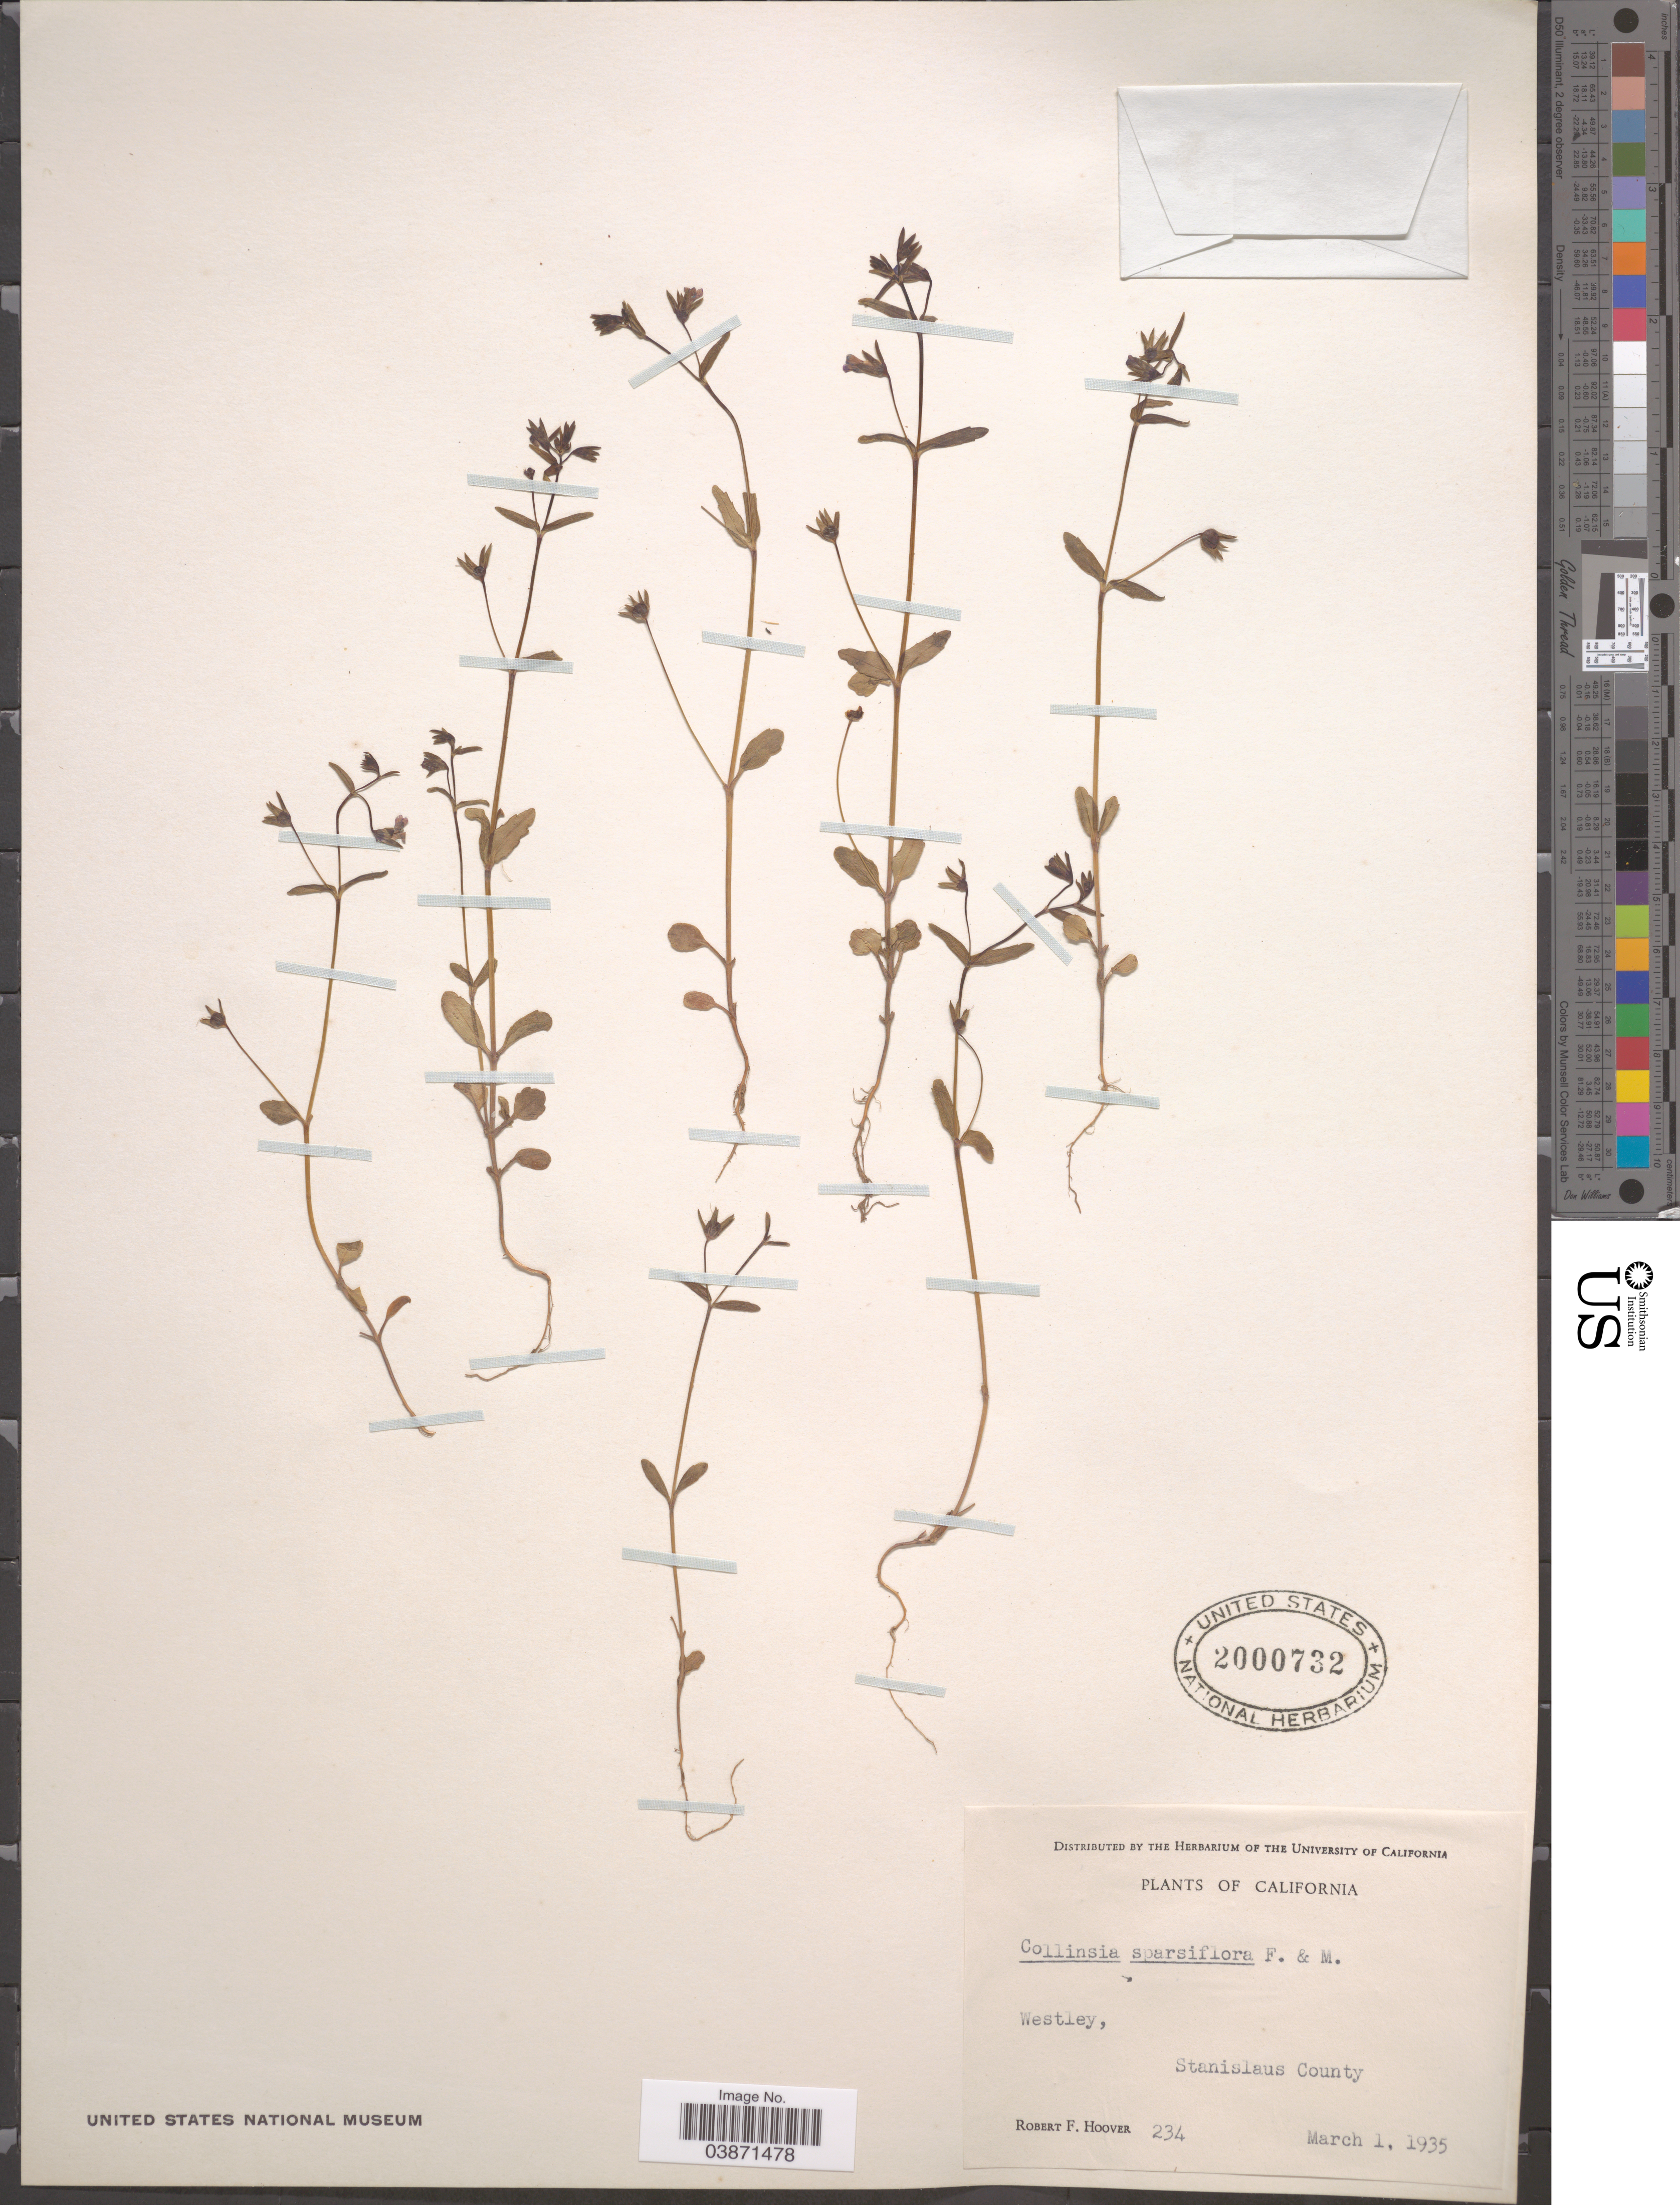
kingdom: Plantae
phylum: Tracheophyta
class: Magnoliopsida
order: Lamiales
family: Plantaginaceae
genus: Collinsia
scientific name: Collinsia sparsiflora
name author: Fisch. & C.A. Mey.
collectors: R. F. Hoover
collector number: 234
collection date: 1935-03-01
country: United States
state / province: California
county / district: Stanislaus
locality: Westley, Stanislaus County.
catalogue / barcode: US 2000732